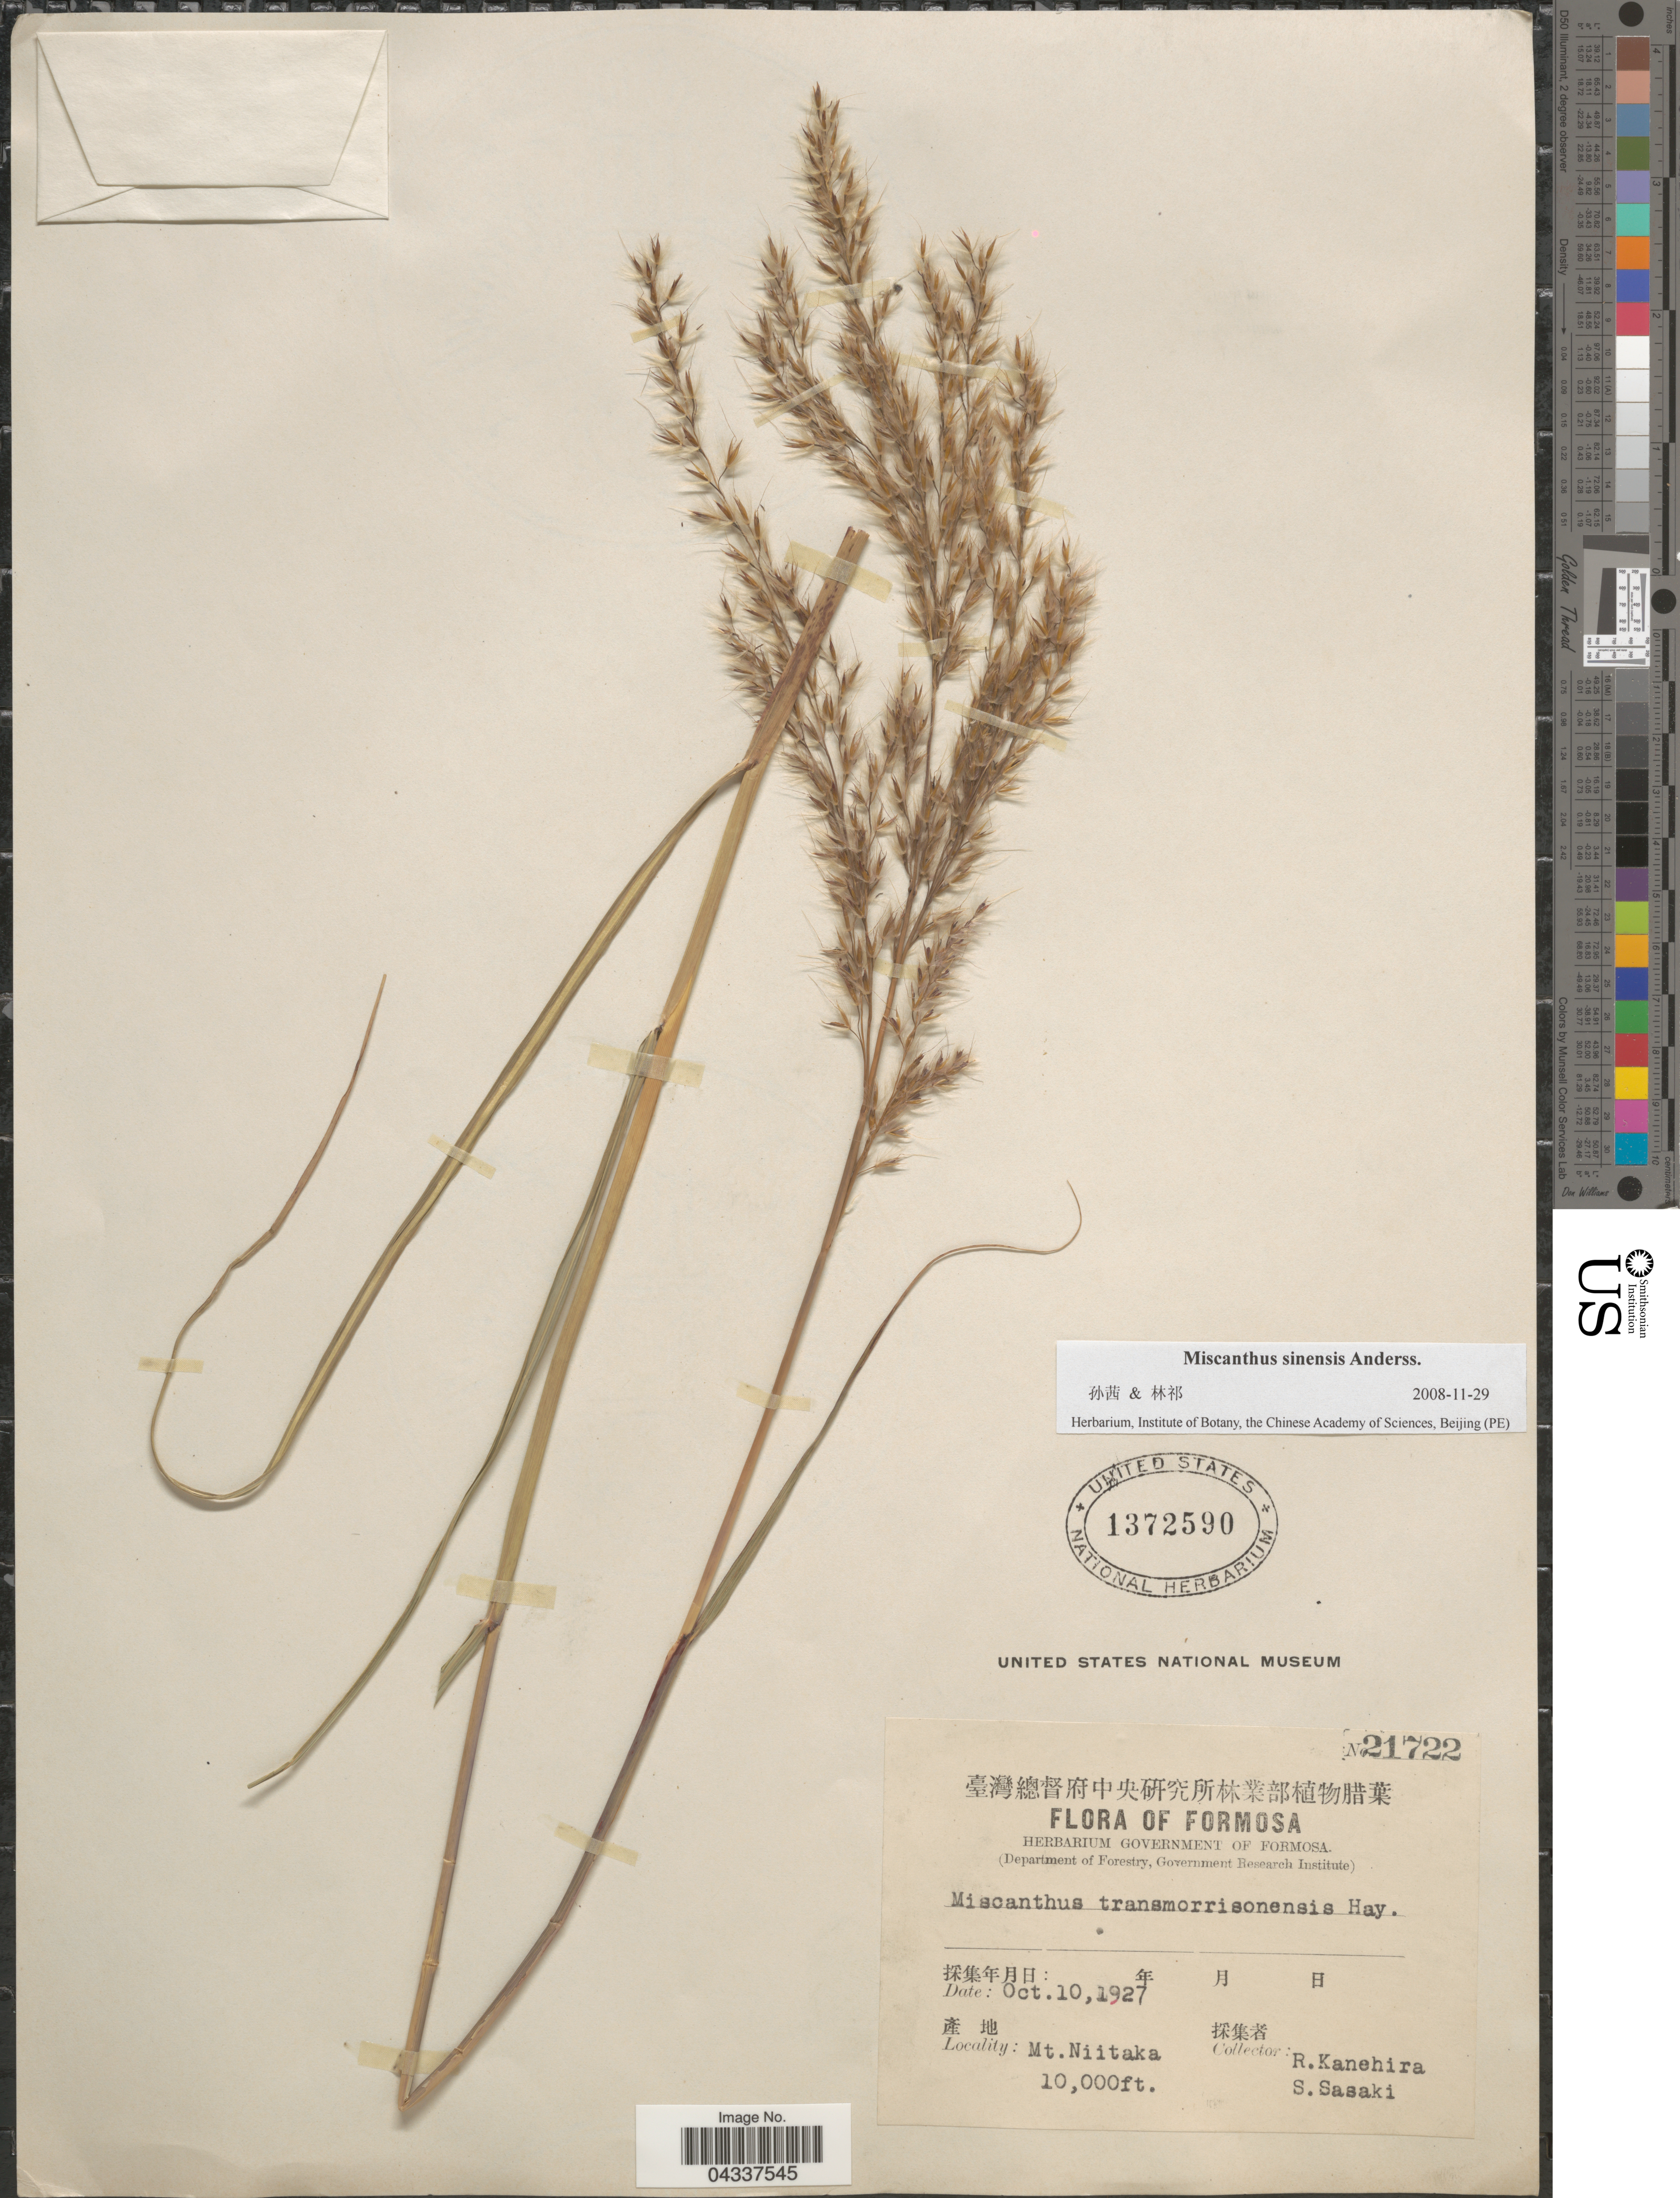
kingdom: Plantae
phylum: Tracheophyta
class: Liliopsida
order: Poales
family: Poaceae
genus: Miscanthus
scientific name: Miscanthus sinensis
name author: Andersson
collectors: R. Kanehira & S. Sasaki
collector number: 21722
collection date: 1927-10-10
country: Taiwan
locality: Formosa. Mt. Niitaka.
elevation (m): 3048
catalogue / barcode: US 1372590